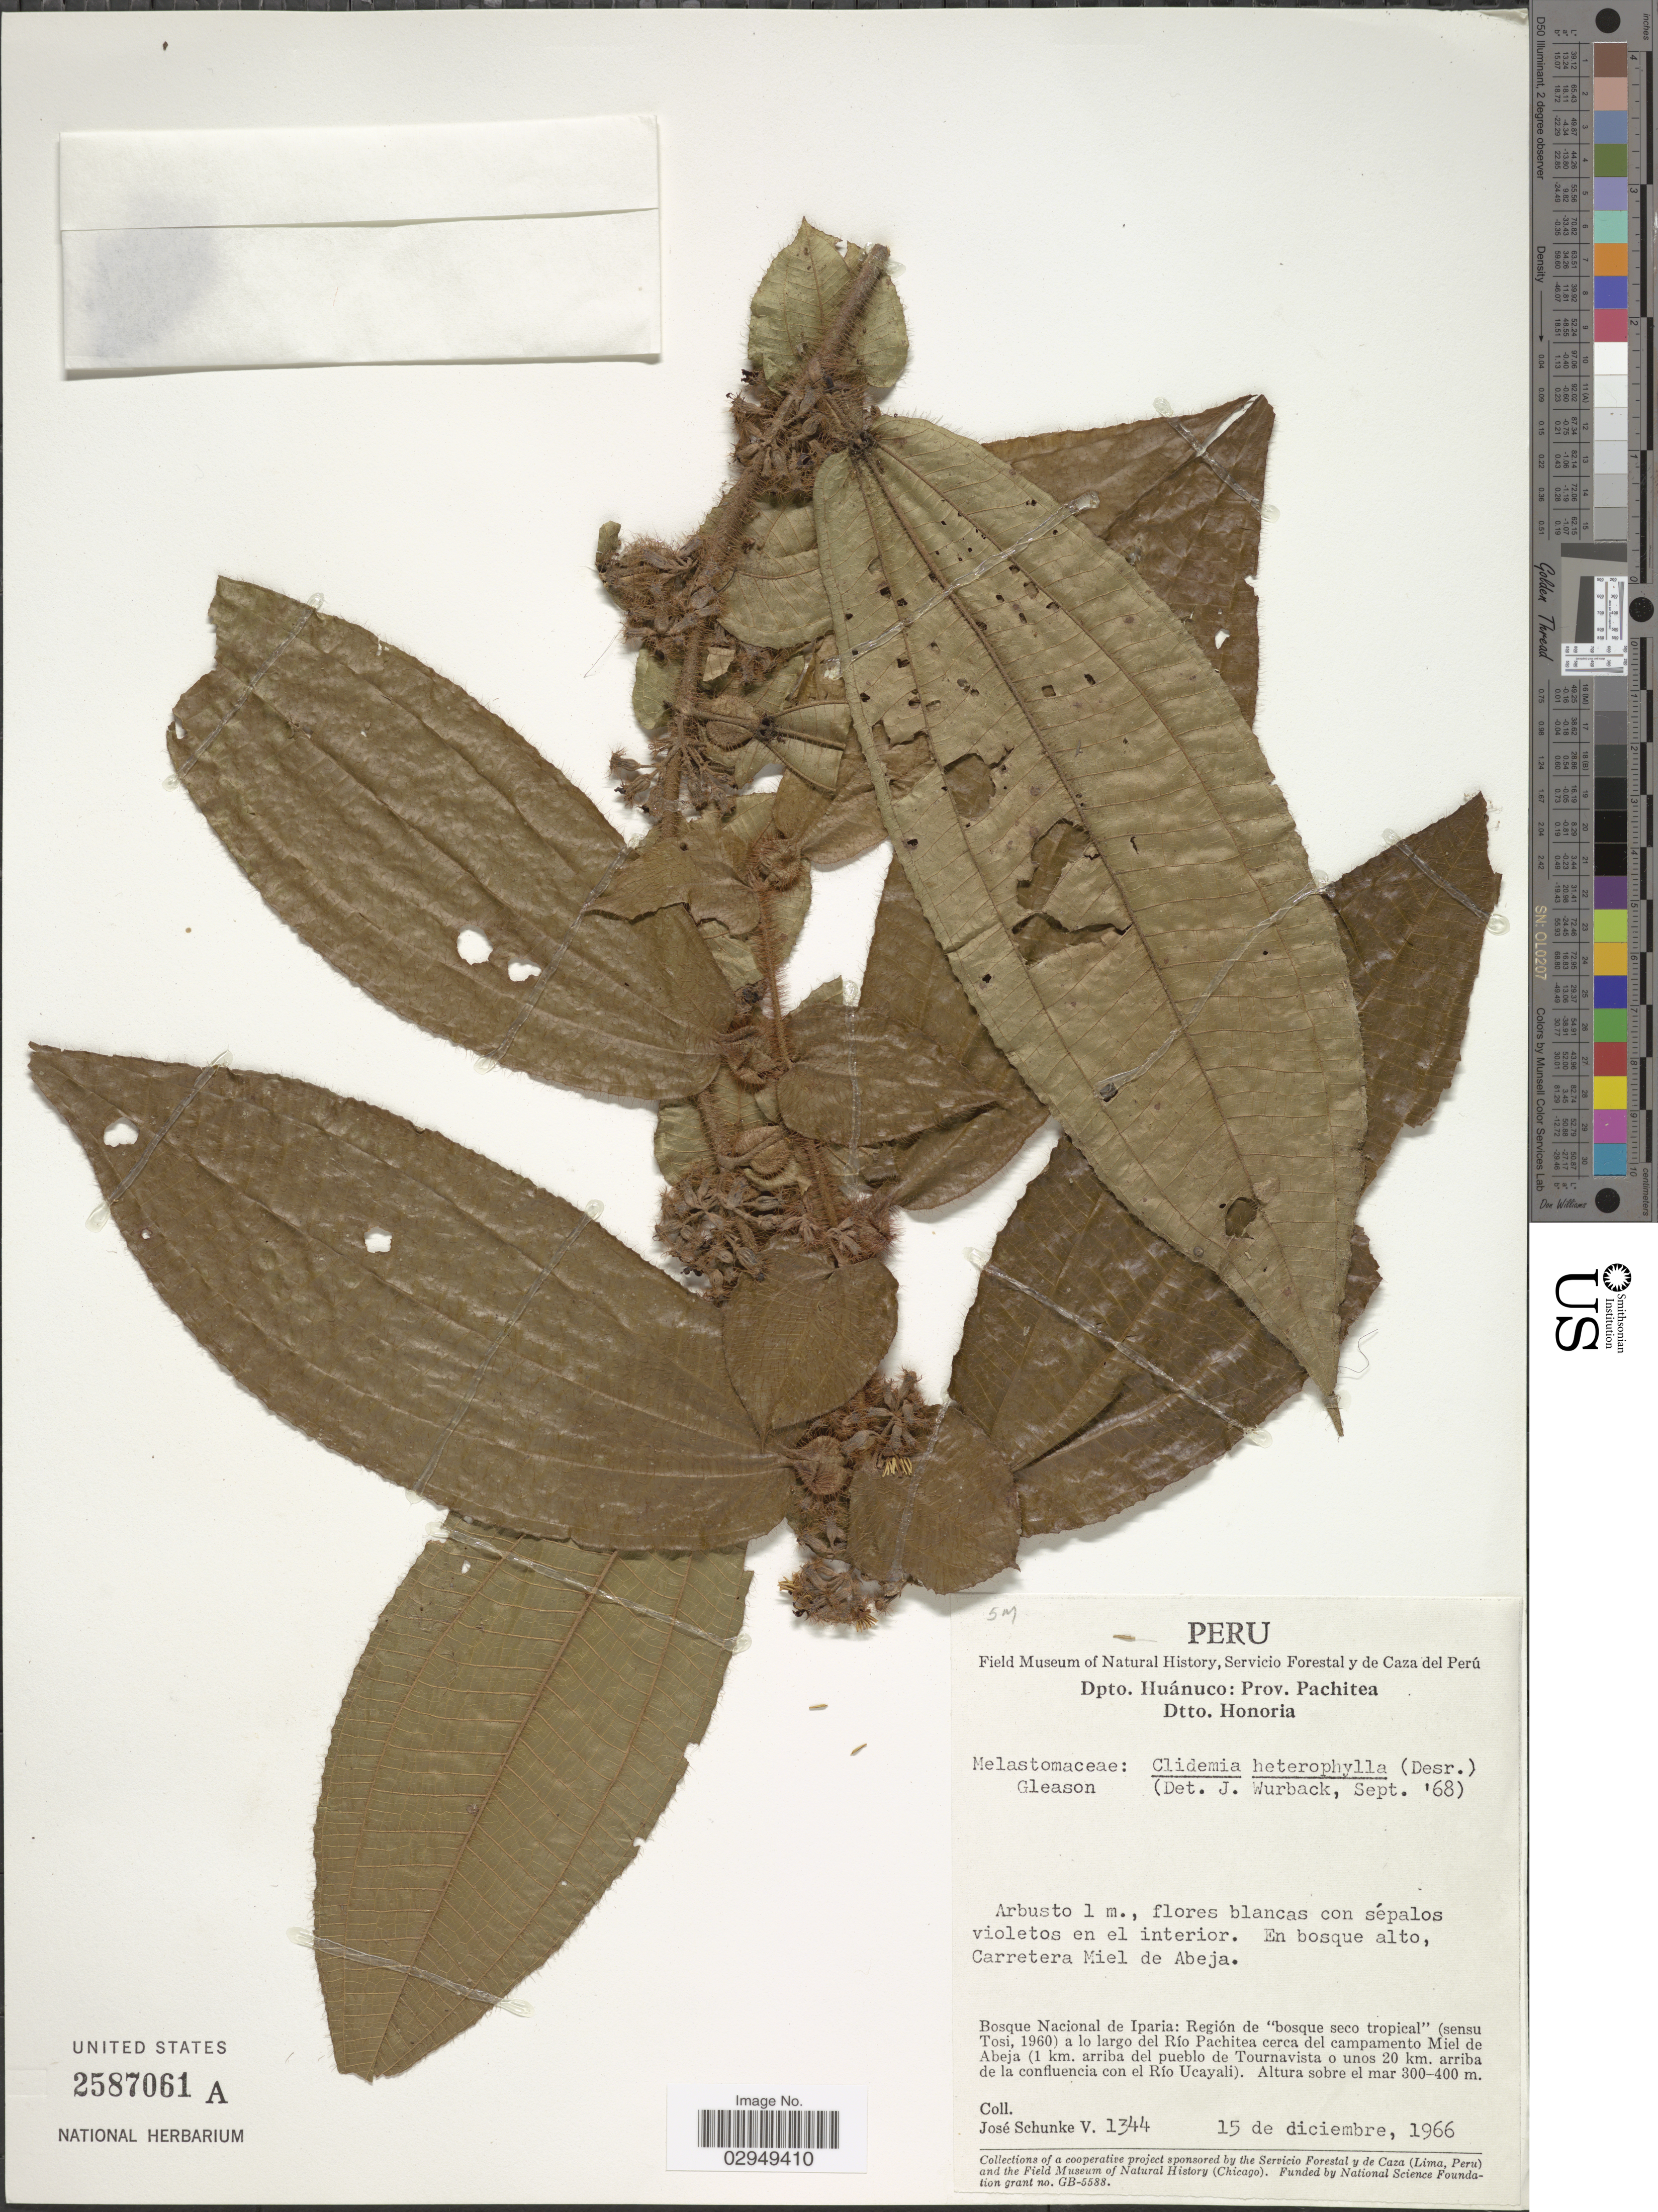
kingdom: Plantae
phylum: Tracheophyta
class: Magnoliopsida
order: Myrtales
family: Melastomataceae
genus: Clidemia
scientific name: Clidemia heterophylla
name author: Steud.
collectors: J. Schunke Vigo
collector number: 1344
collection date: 1966-12-15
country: Peru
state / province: Huánuco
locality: Dpto. Huánuco: Prov. Pachitea. Dtto. Honoria. En bosque alto, Carretera Miel de Abeja. Bosque Nacional de Iparia: Región de "bosque seco tropical" (sensu Tosi, 1960) a lo largo del Río Pachitea cerca del campamento Miel de Abeja (1 km. arriba del pueblo de Tournavista o unos 20 km. arriba de la confluencia con el Río Ucayali).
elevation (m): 300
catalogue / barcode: US 2587061A